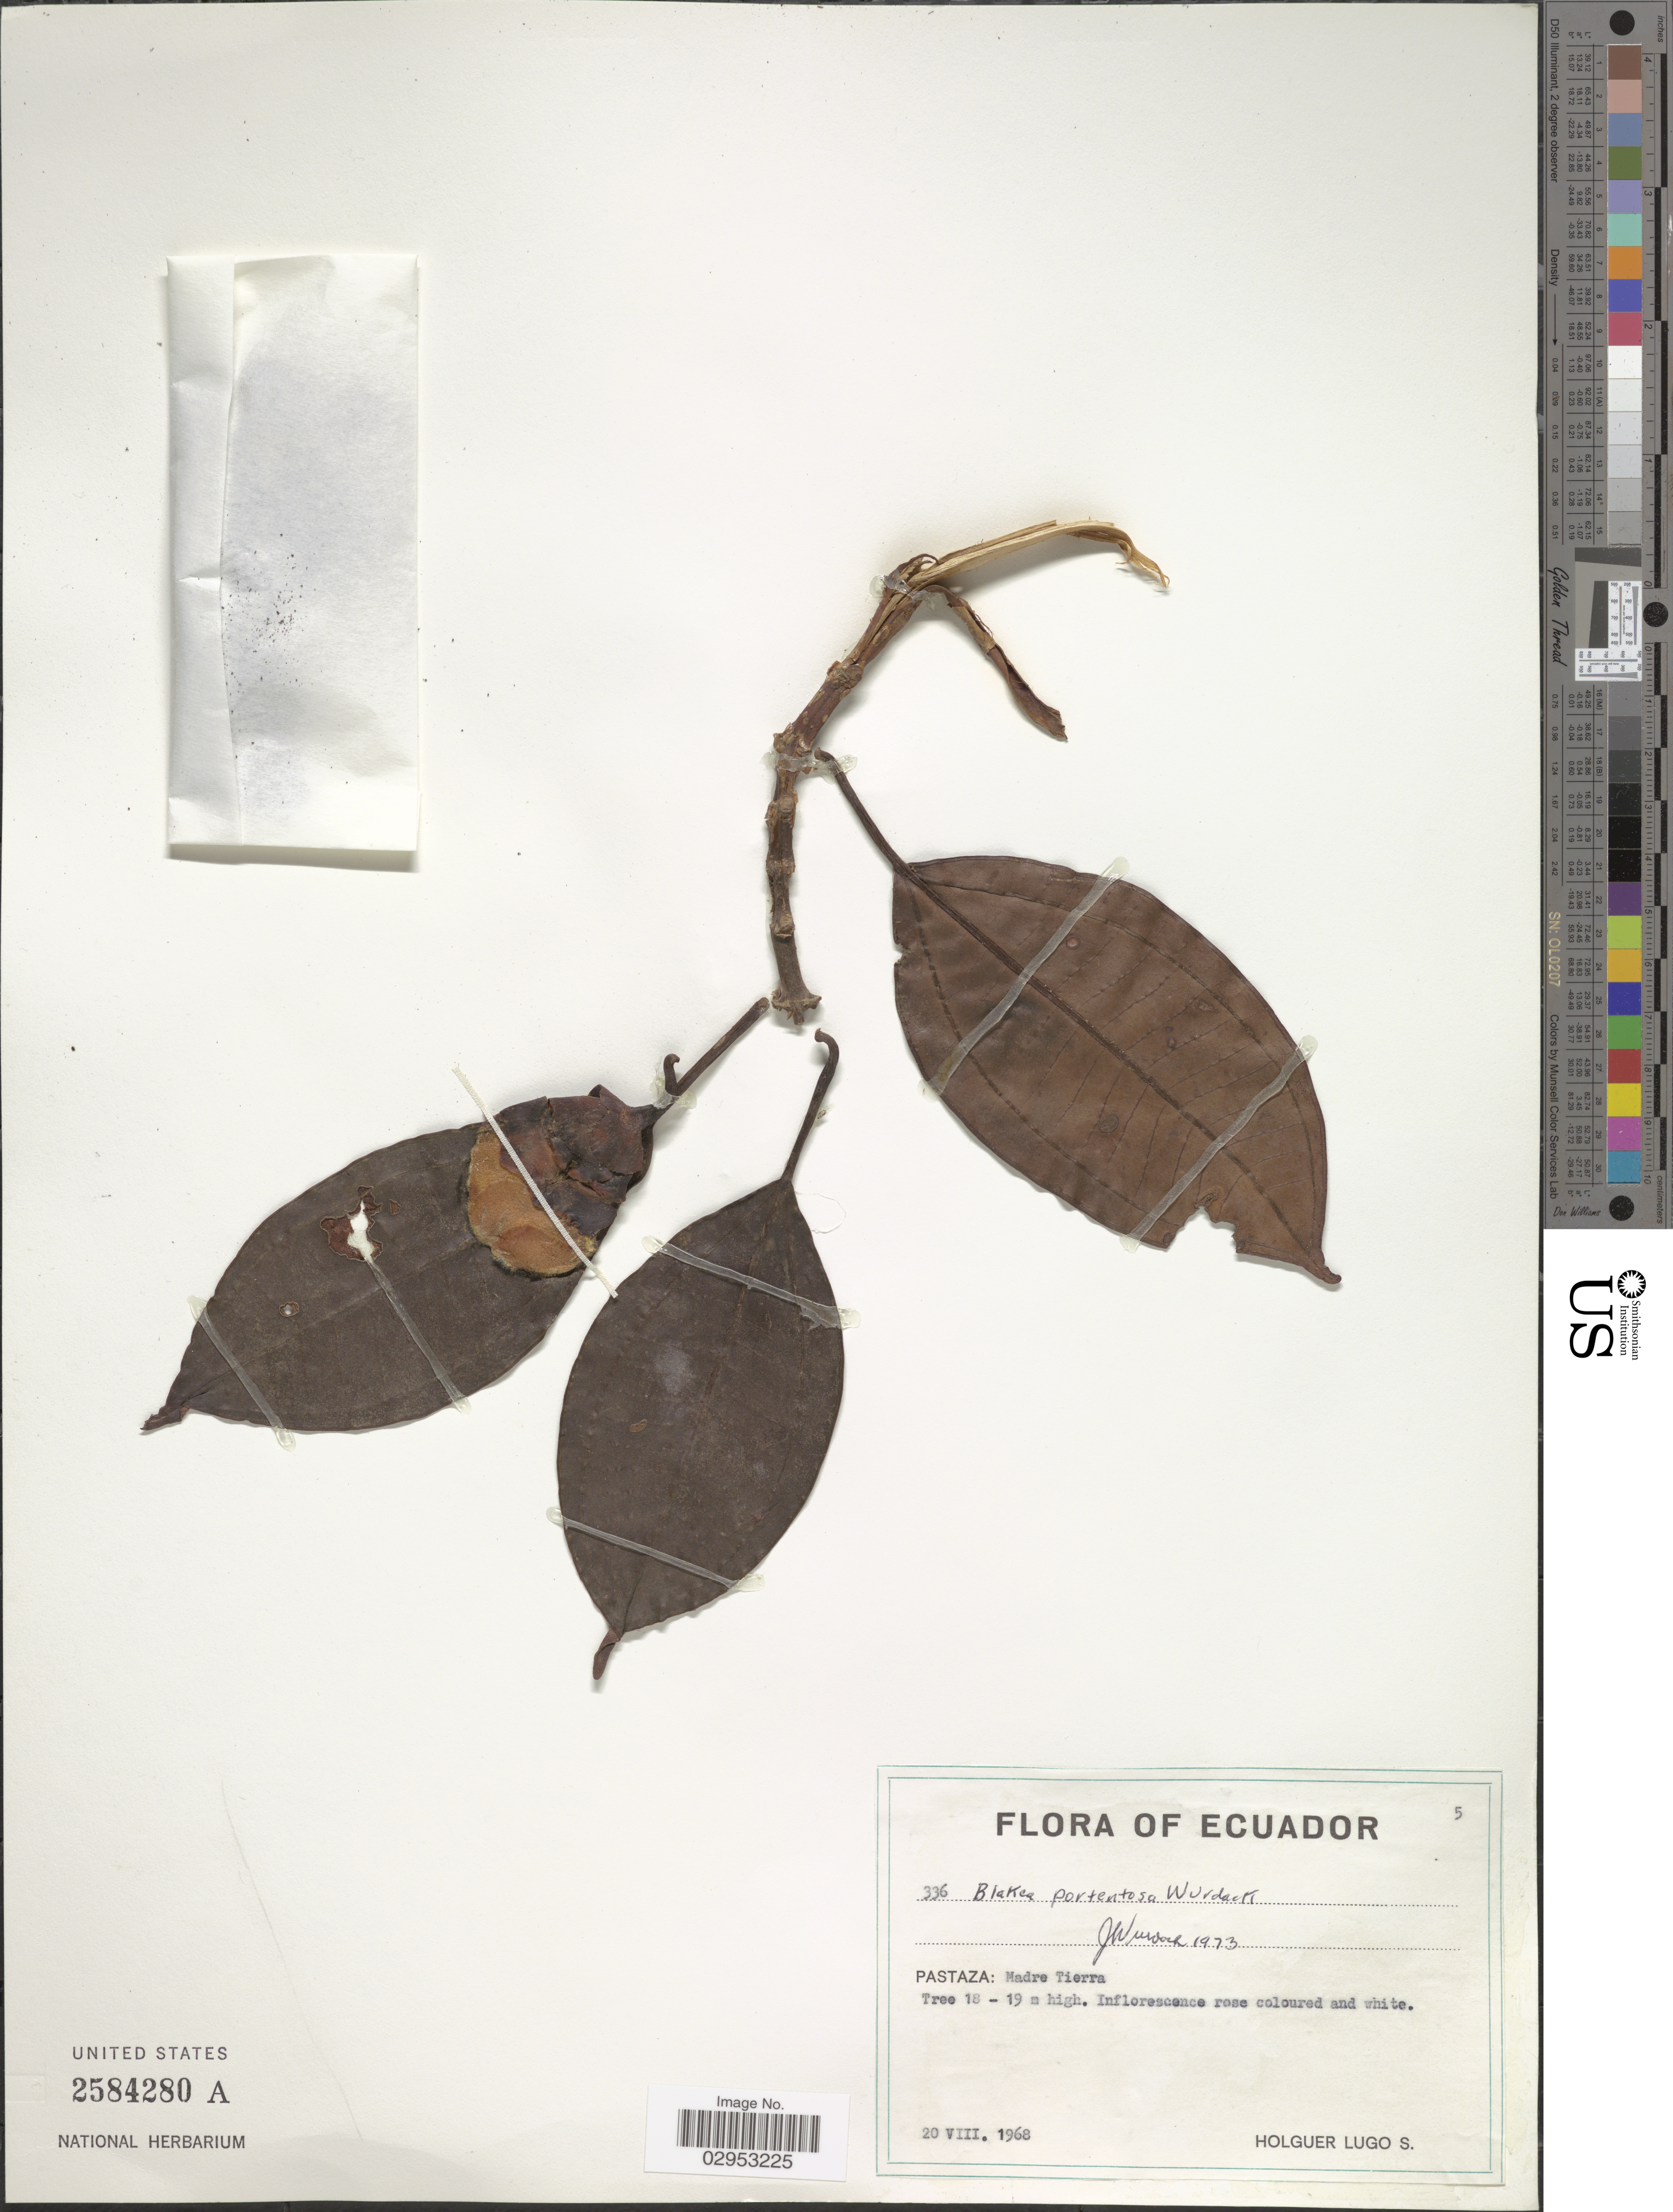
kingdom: Plantae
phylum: Tracheophyta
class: Magnoliopsida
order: Myrtales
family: Melastomataceae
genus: Blakea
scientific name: Blakea portentosa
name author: Wurdack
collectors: H. Lugo S.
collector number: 336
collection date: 1968-08-20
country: Ecuador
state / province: Pastaza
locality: Madre Tierra.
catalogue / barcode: US 2584280